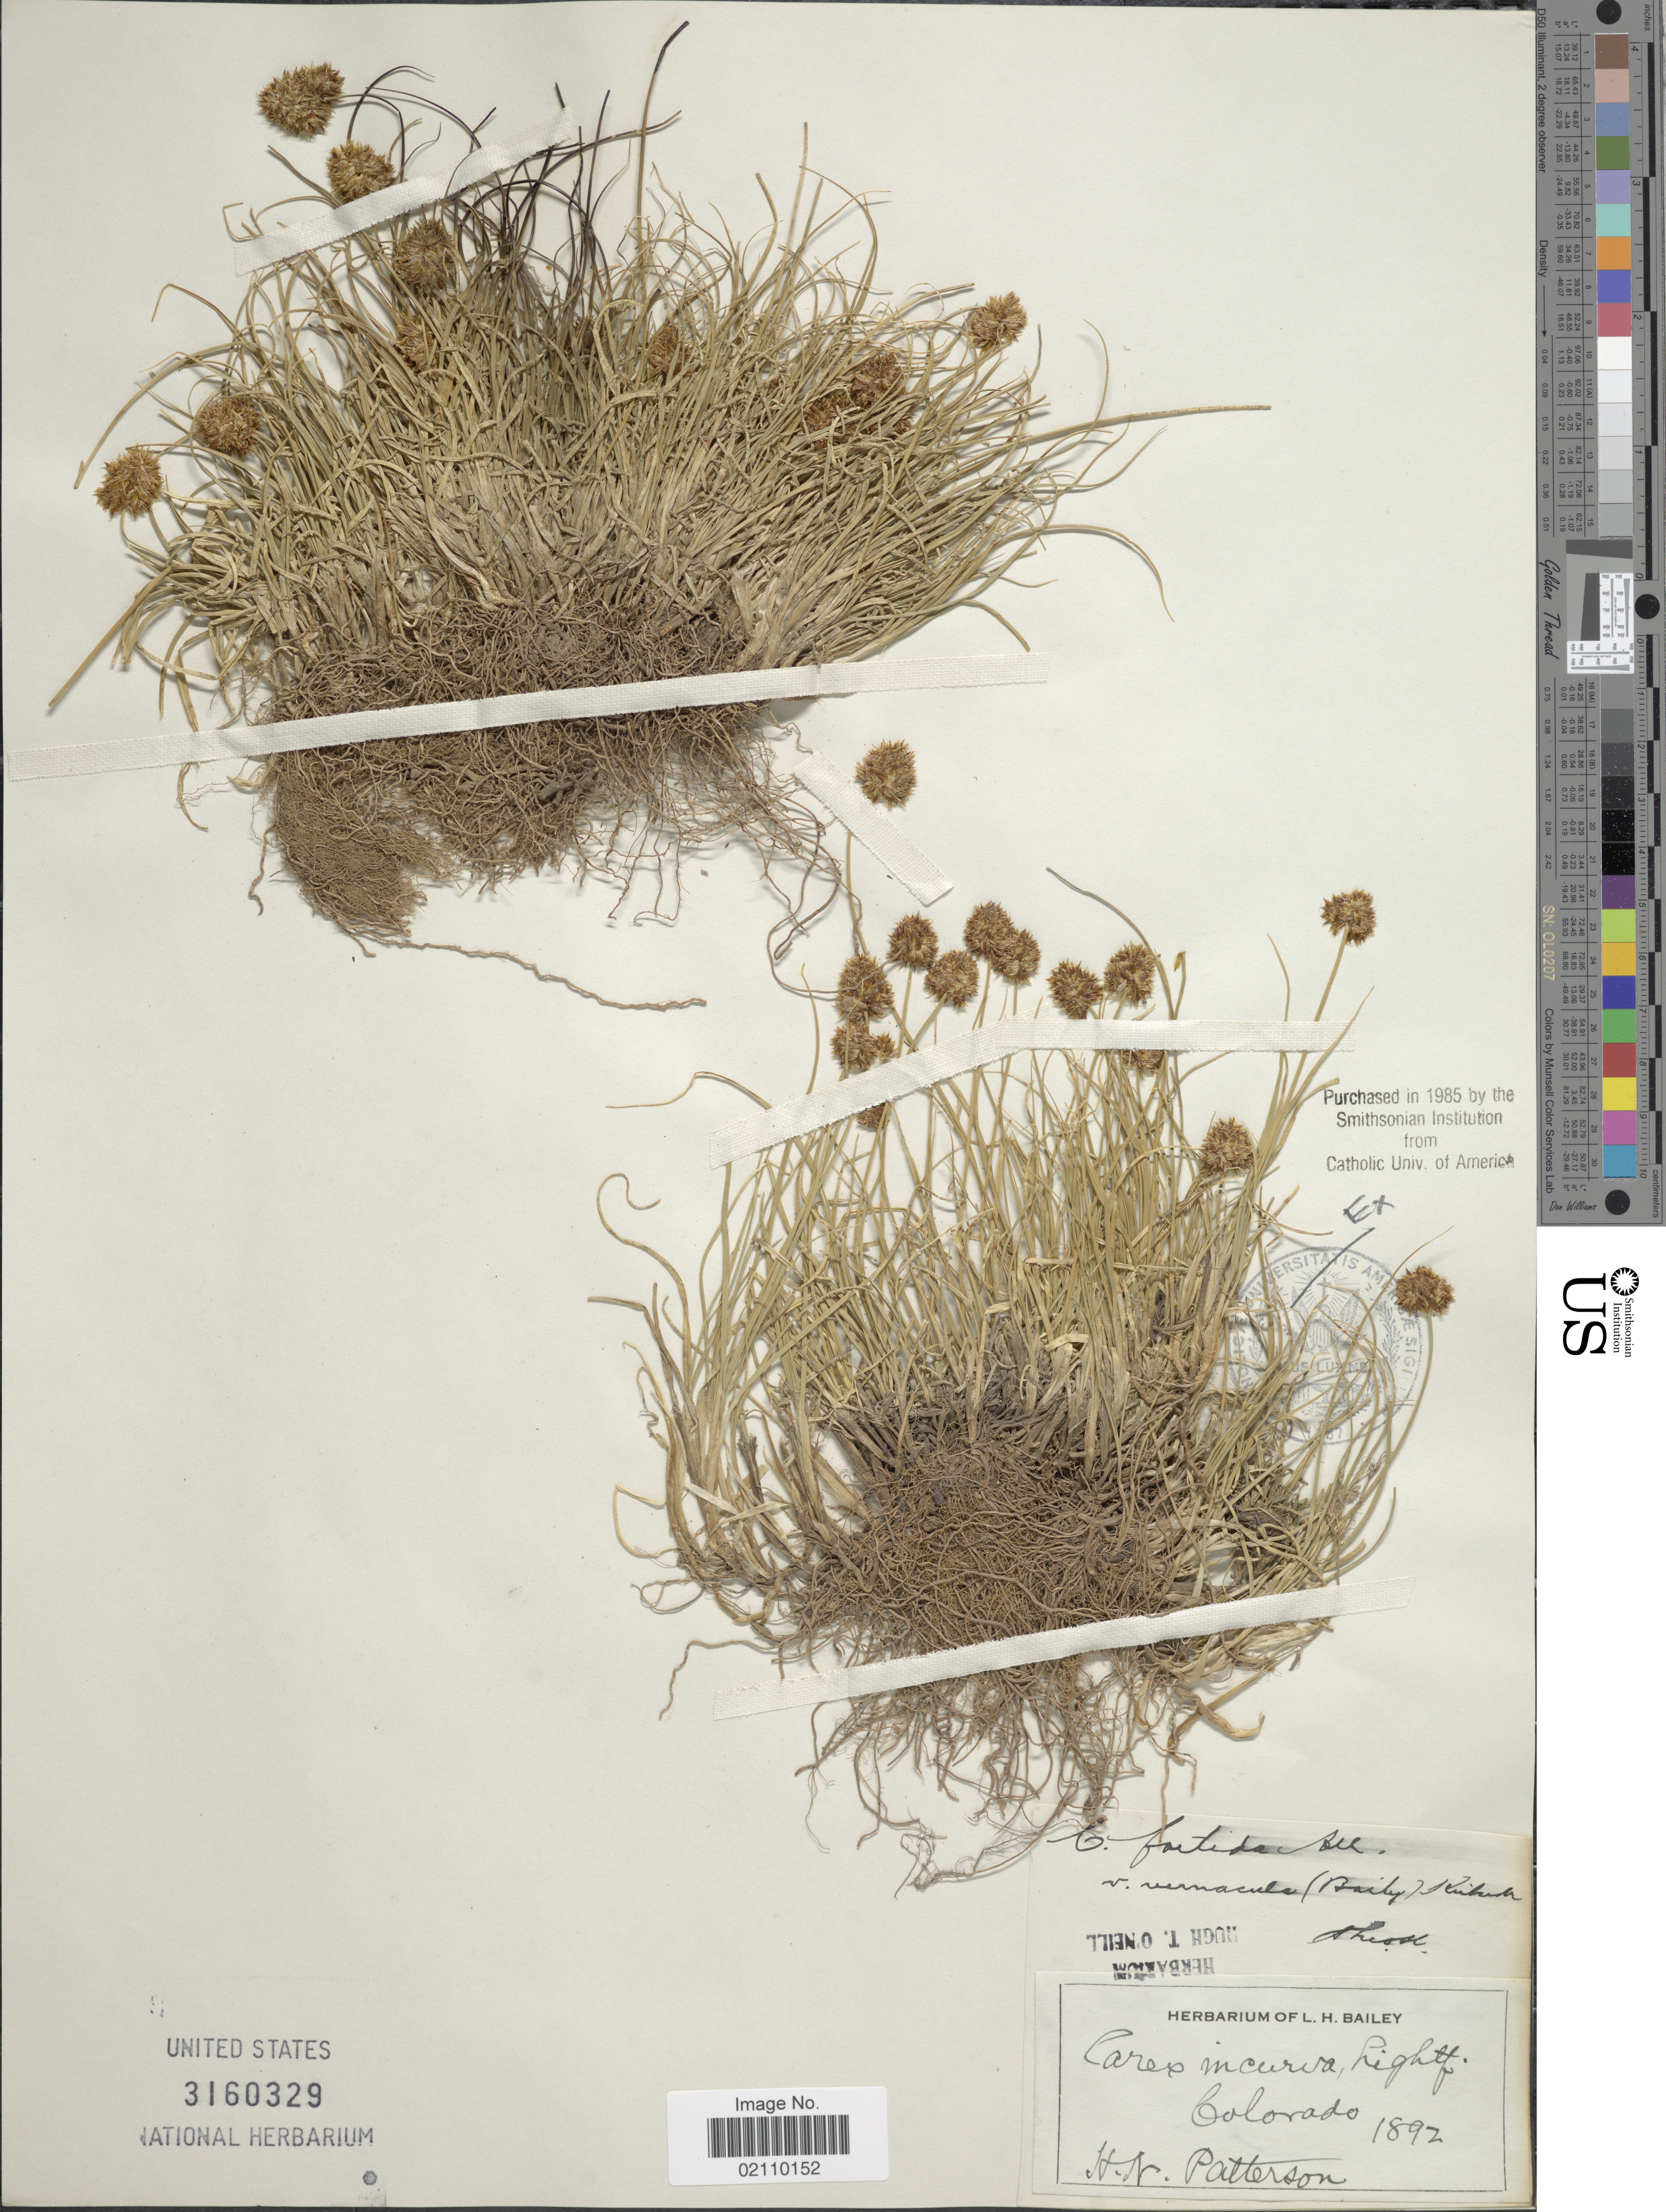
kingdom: Plantae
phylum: Tracheophyta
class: Liliopsida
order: Poales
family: Cyperaceae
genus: Carex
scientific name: Carex foetida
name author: All.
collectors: H. N. Patterson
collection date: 1892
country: United States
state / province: Colorado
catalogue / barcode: US 3160329